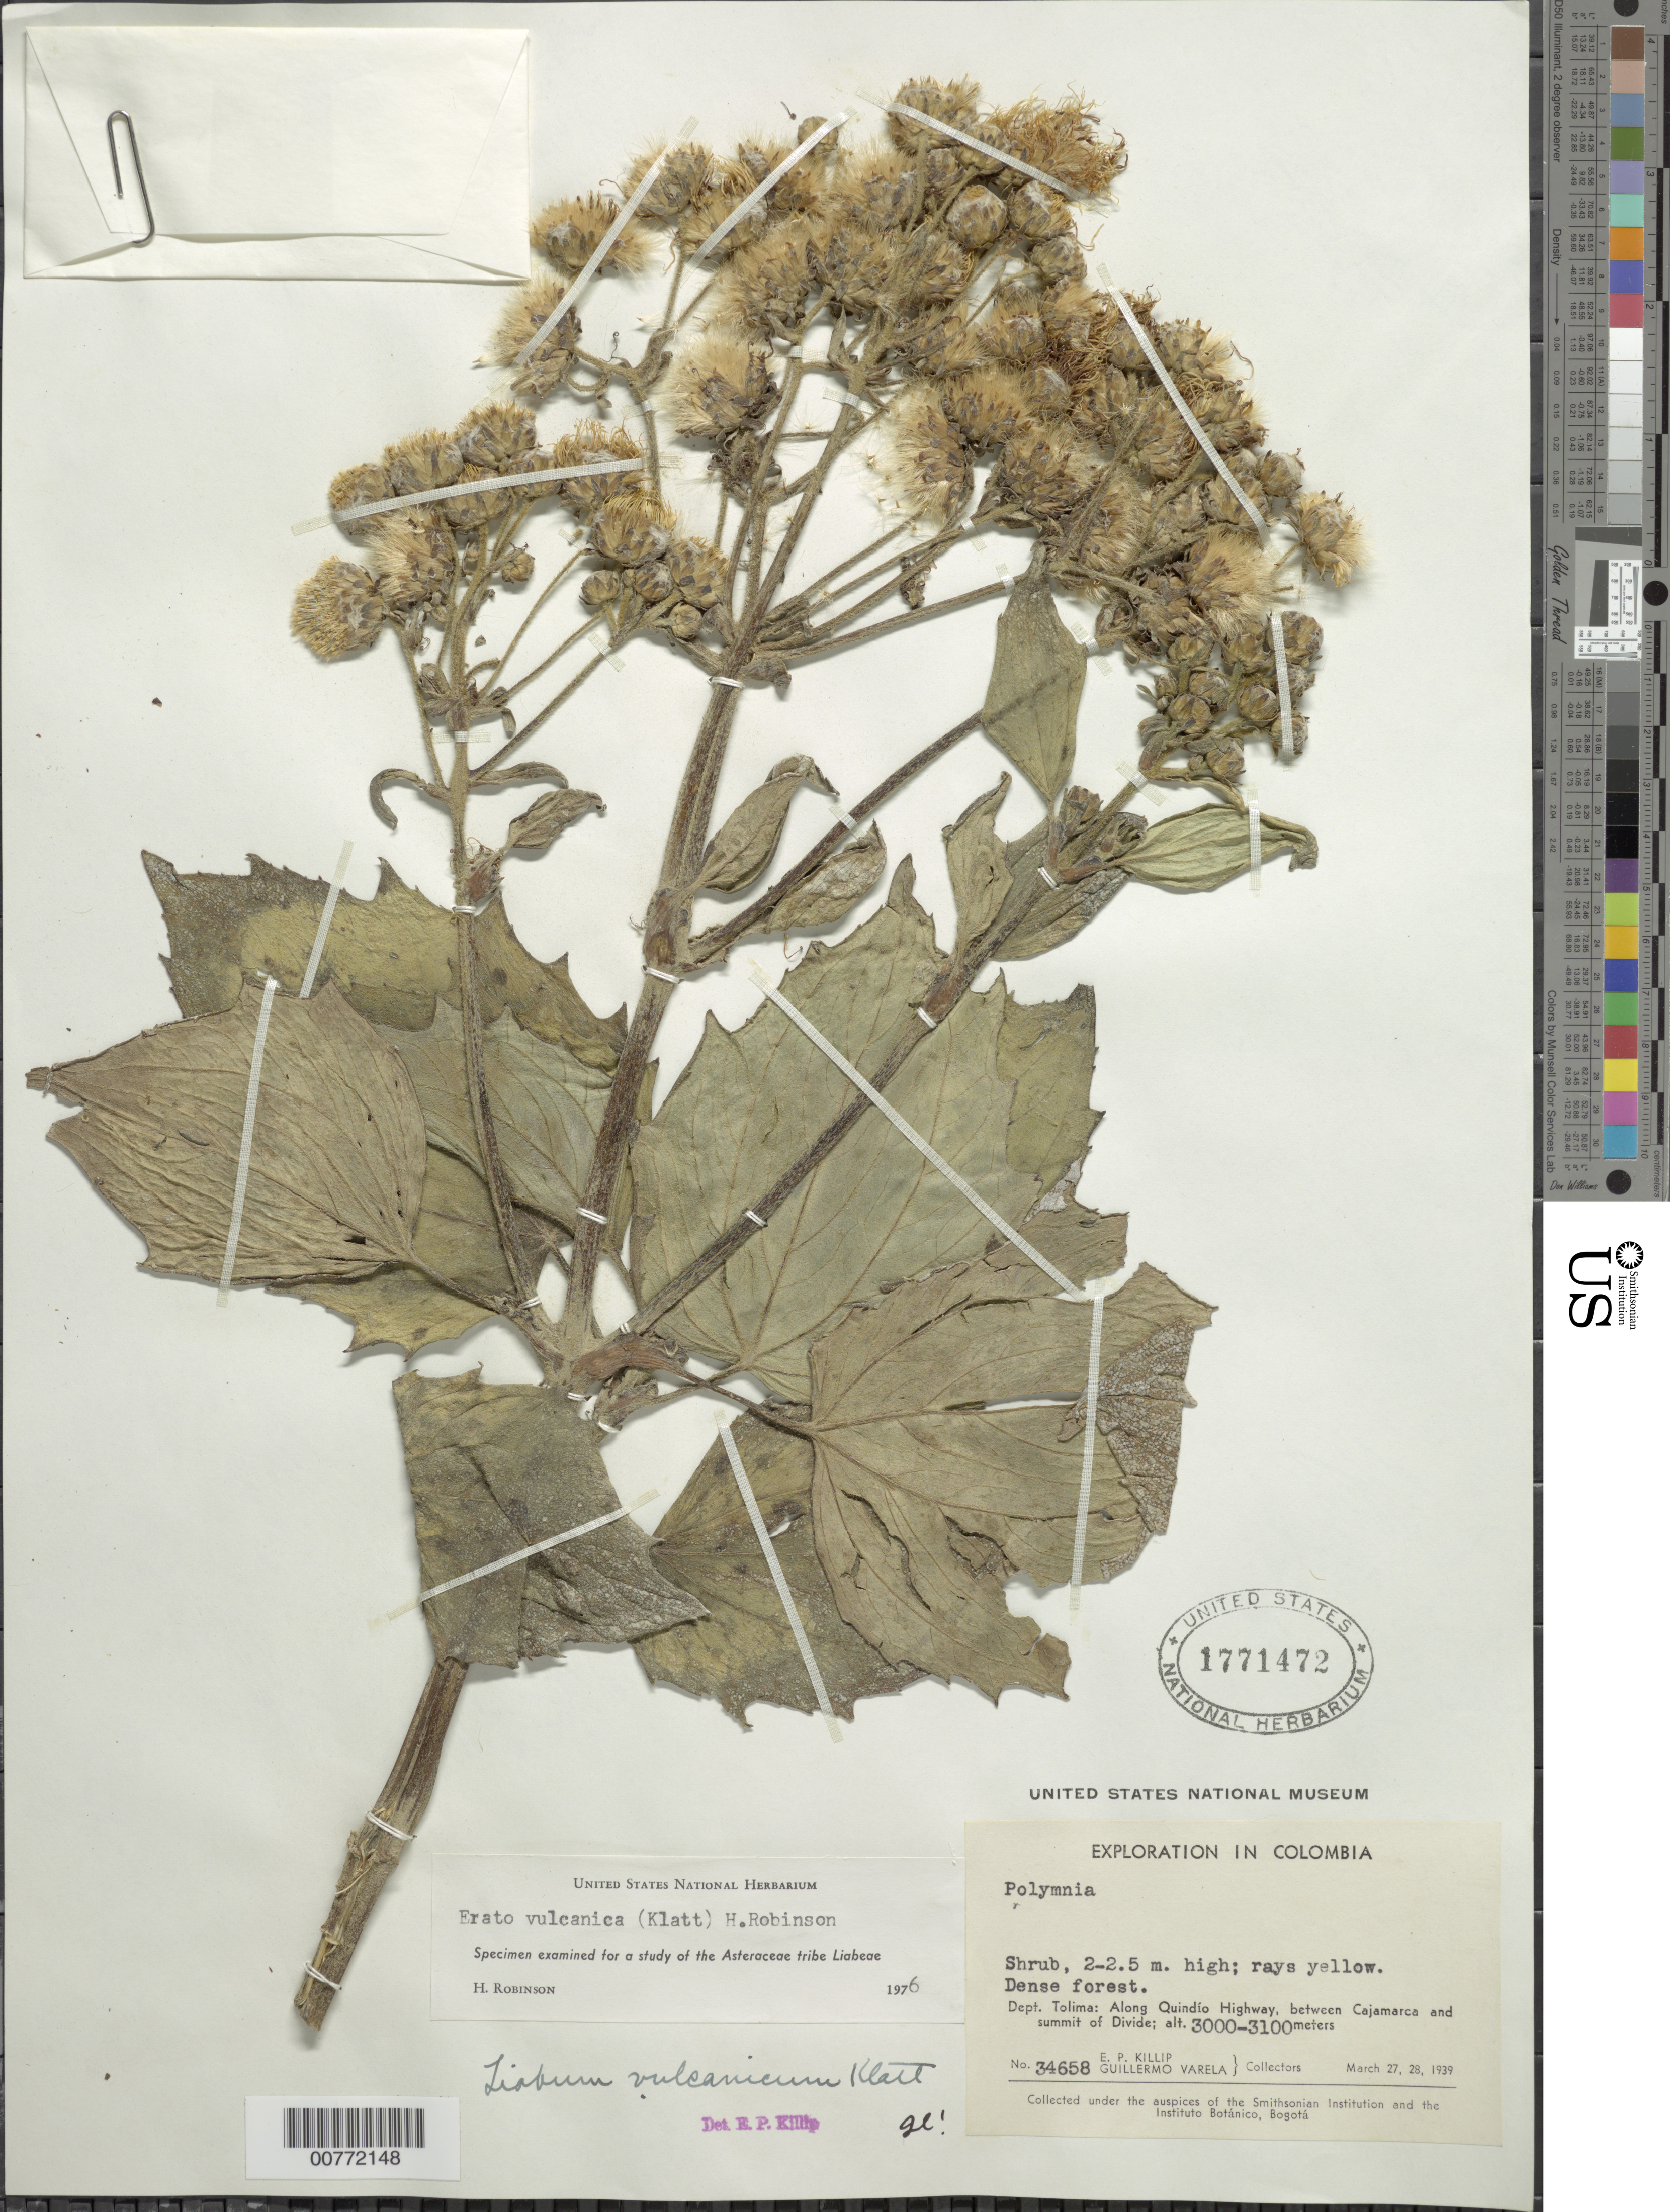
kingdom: Plantae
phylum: Tracheophyta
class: Magnoliopsida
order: Asterales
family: Asteraceae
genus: Erato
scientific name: Erato vulcanica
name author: (Klatt) H. Rob.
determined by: Robinson, Harold E., (US)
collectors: E. P. Killip & G. Varela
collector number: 34658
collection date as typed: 27-Mar-39 to 28-Mar-39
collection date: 1939-03-27/1939-03-28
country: Colombia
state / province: Tolima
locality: Quindio Highway; btw Cajamarca and summit of Divide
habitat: Dense forest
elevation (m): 3000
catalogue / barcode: US 1771472